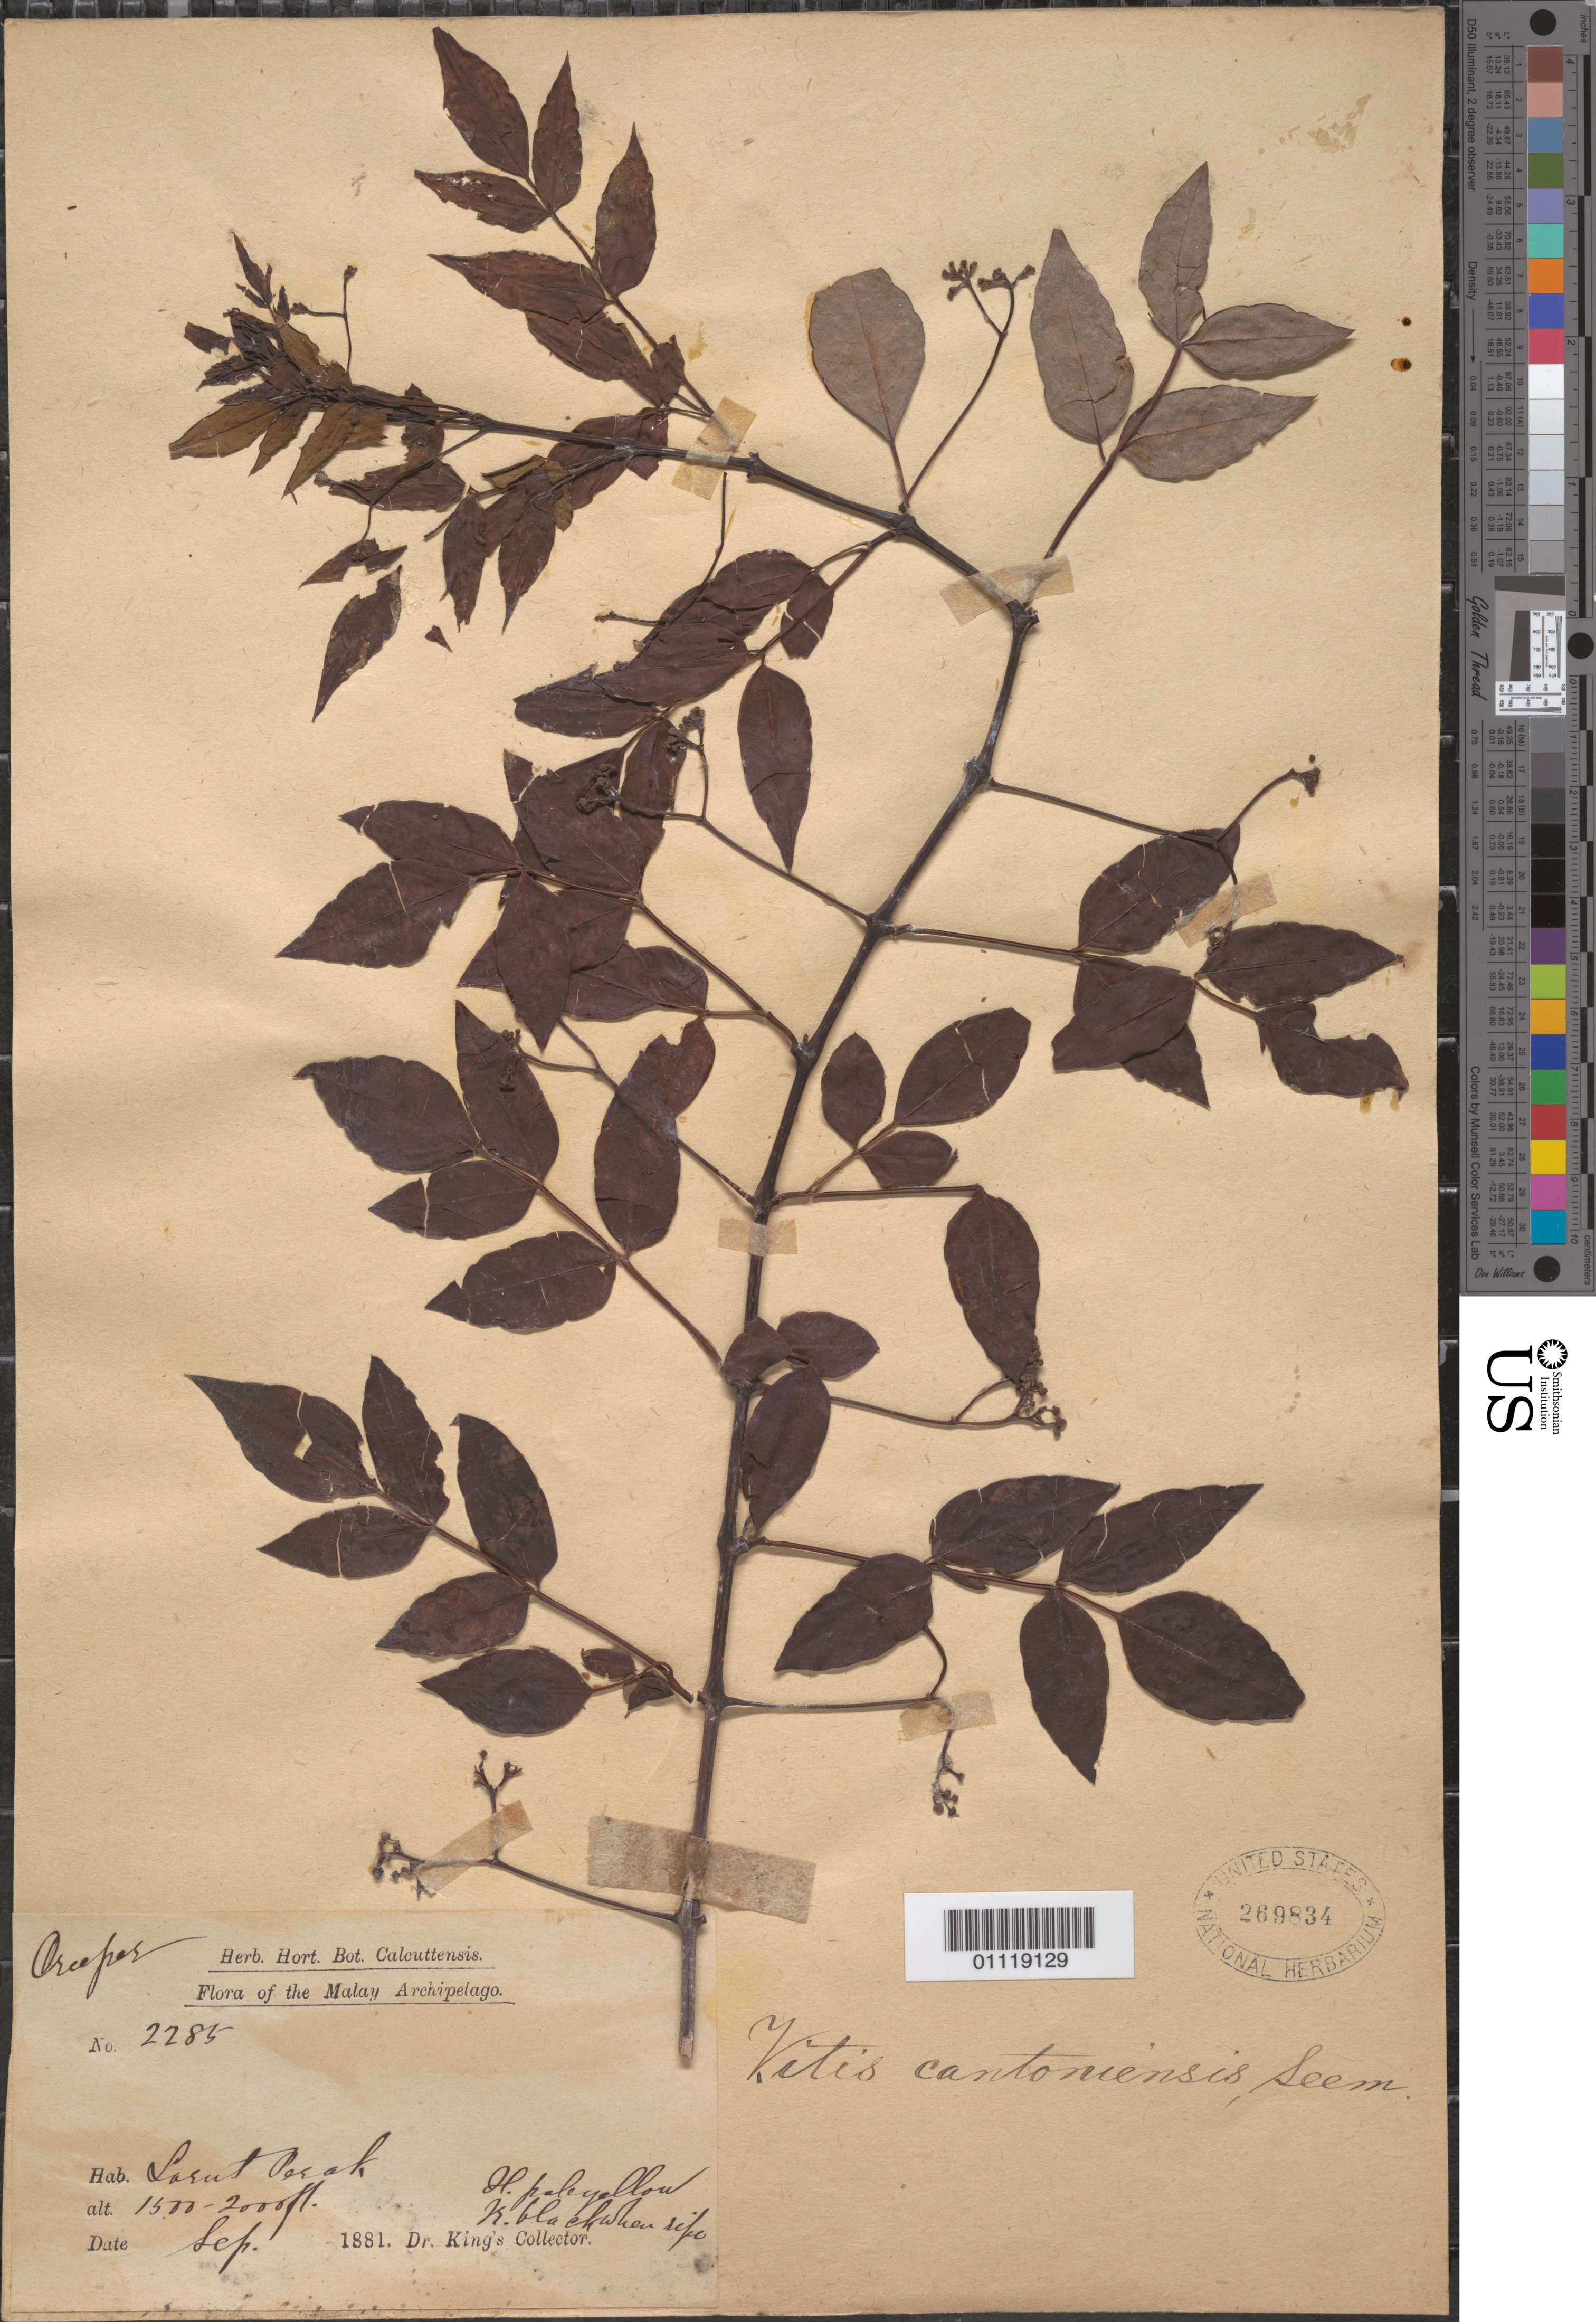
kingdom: Plantae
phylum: Tracheophyta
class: Magnoliopsida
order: Vitales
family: Vitaceae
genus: Ampelopsis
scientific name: Ampelopsis cantoniensis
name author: (W. Hook. & H.J. Arn.) Planch.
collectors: M. King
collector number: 2285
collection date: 1881-09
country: Brunei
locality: Malay Archipelago.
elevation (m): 457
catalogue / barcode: US 269834